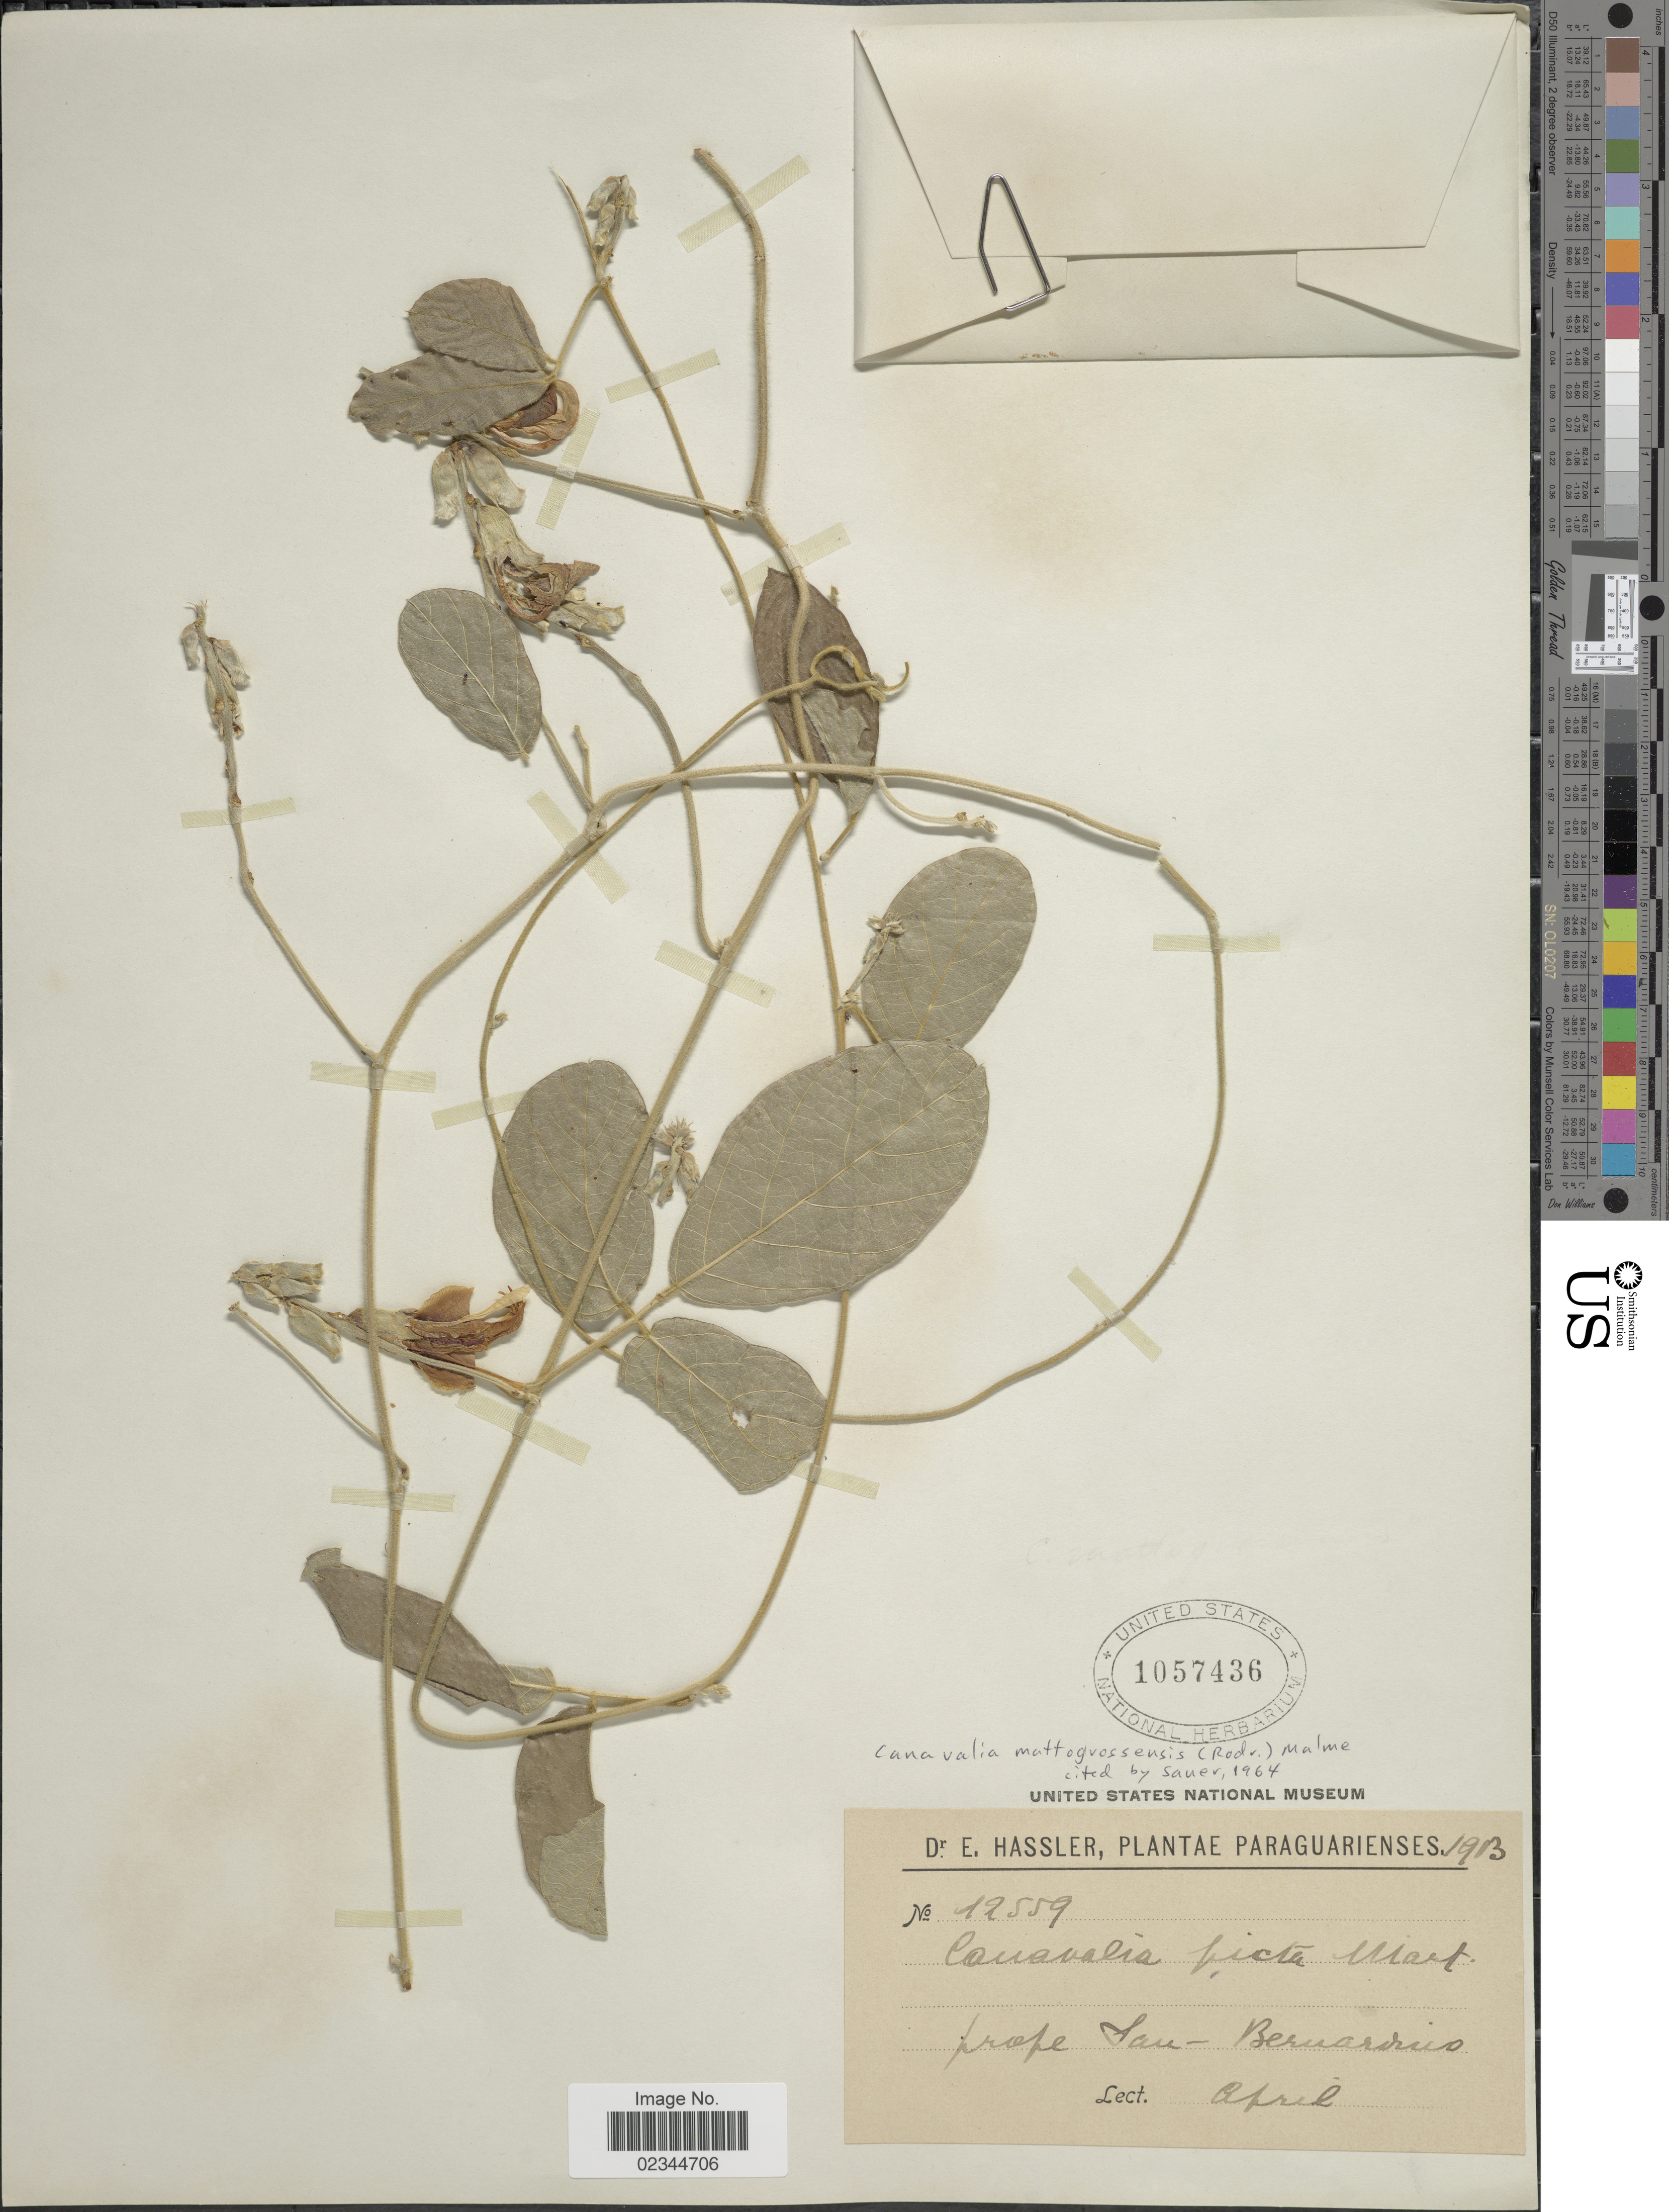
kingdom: Plantae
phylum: Tracheophyta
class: Magnoliopsida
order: Fabales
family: Fabaceae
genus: Canavalia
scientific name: Canavalia mattogrossensis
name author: (Barb. Rodr.) Malme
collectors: E. Hassler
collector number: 12559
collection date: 1913-04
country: Paraguay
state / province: Cordillera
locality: prope San- Bernardino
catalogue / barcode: US 1057436